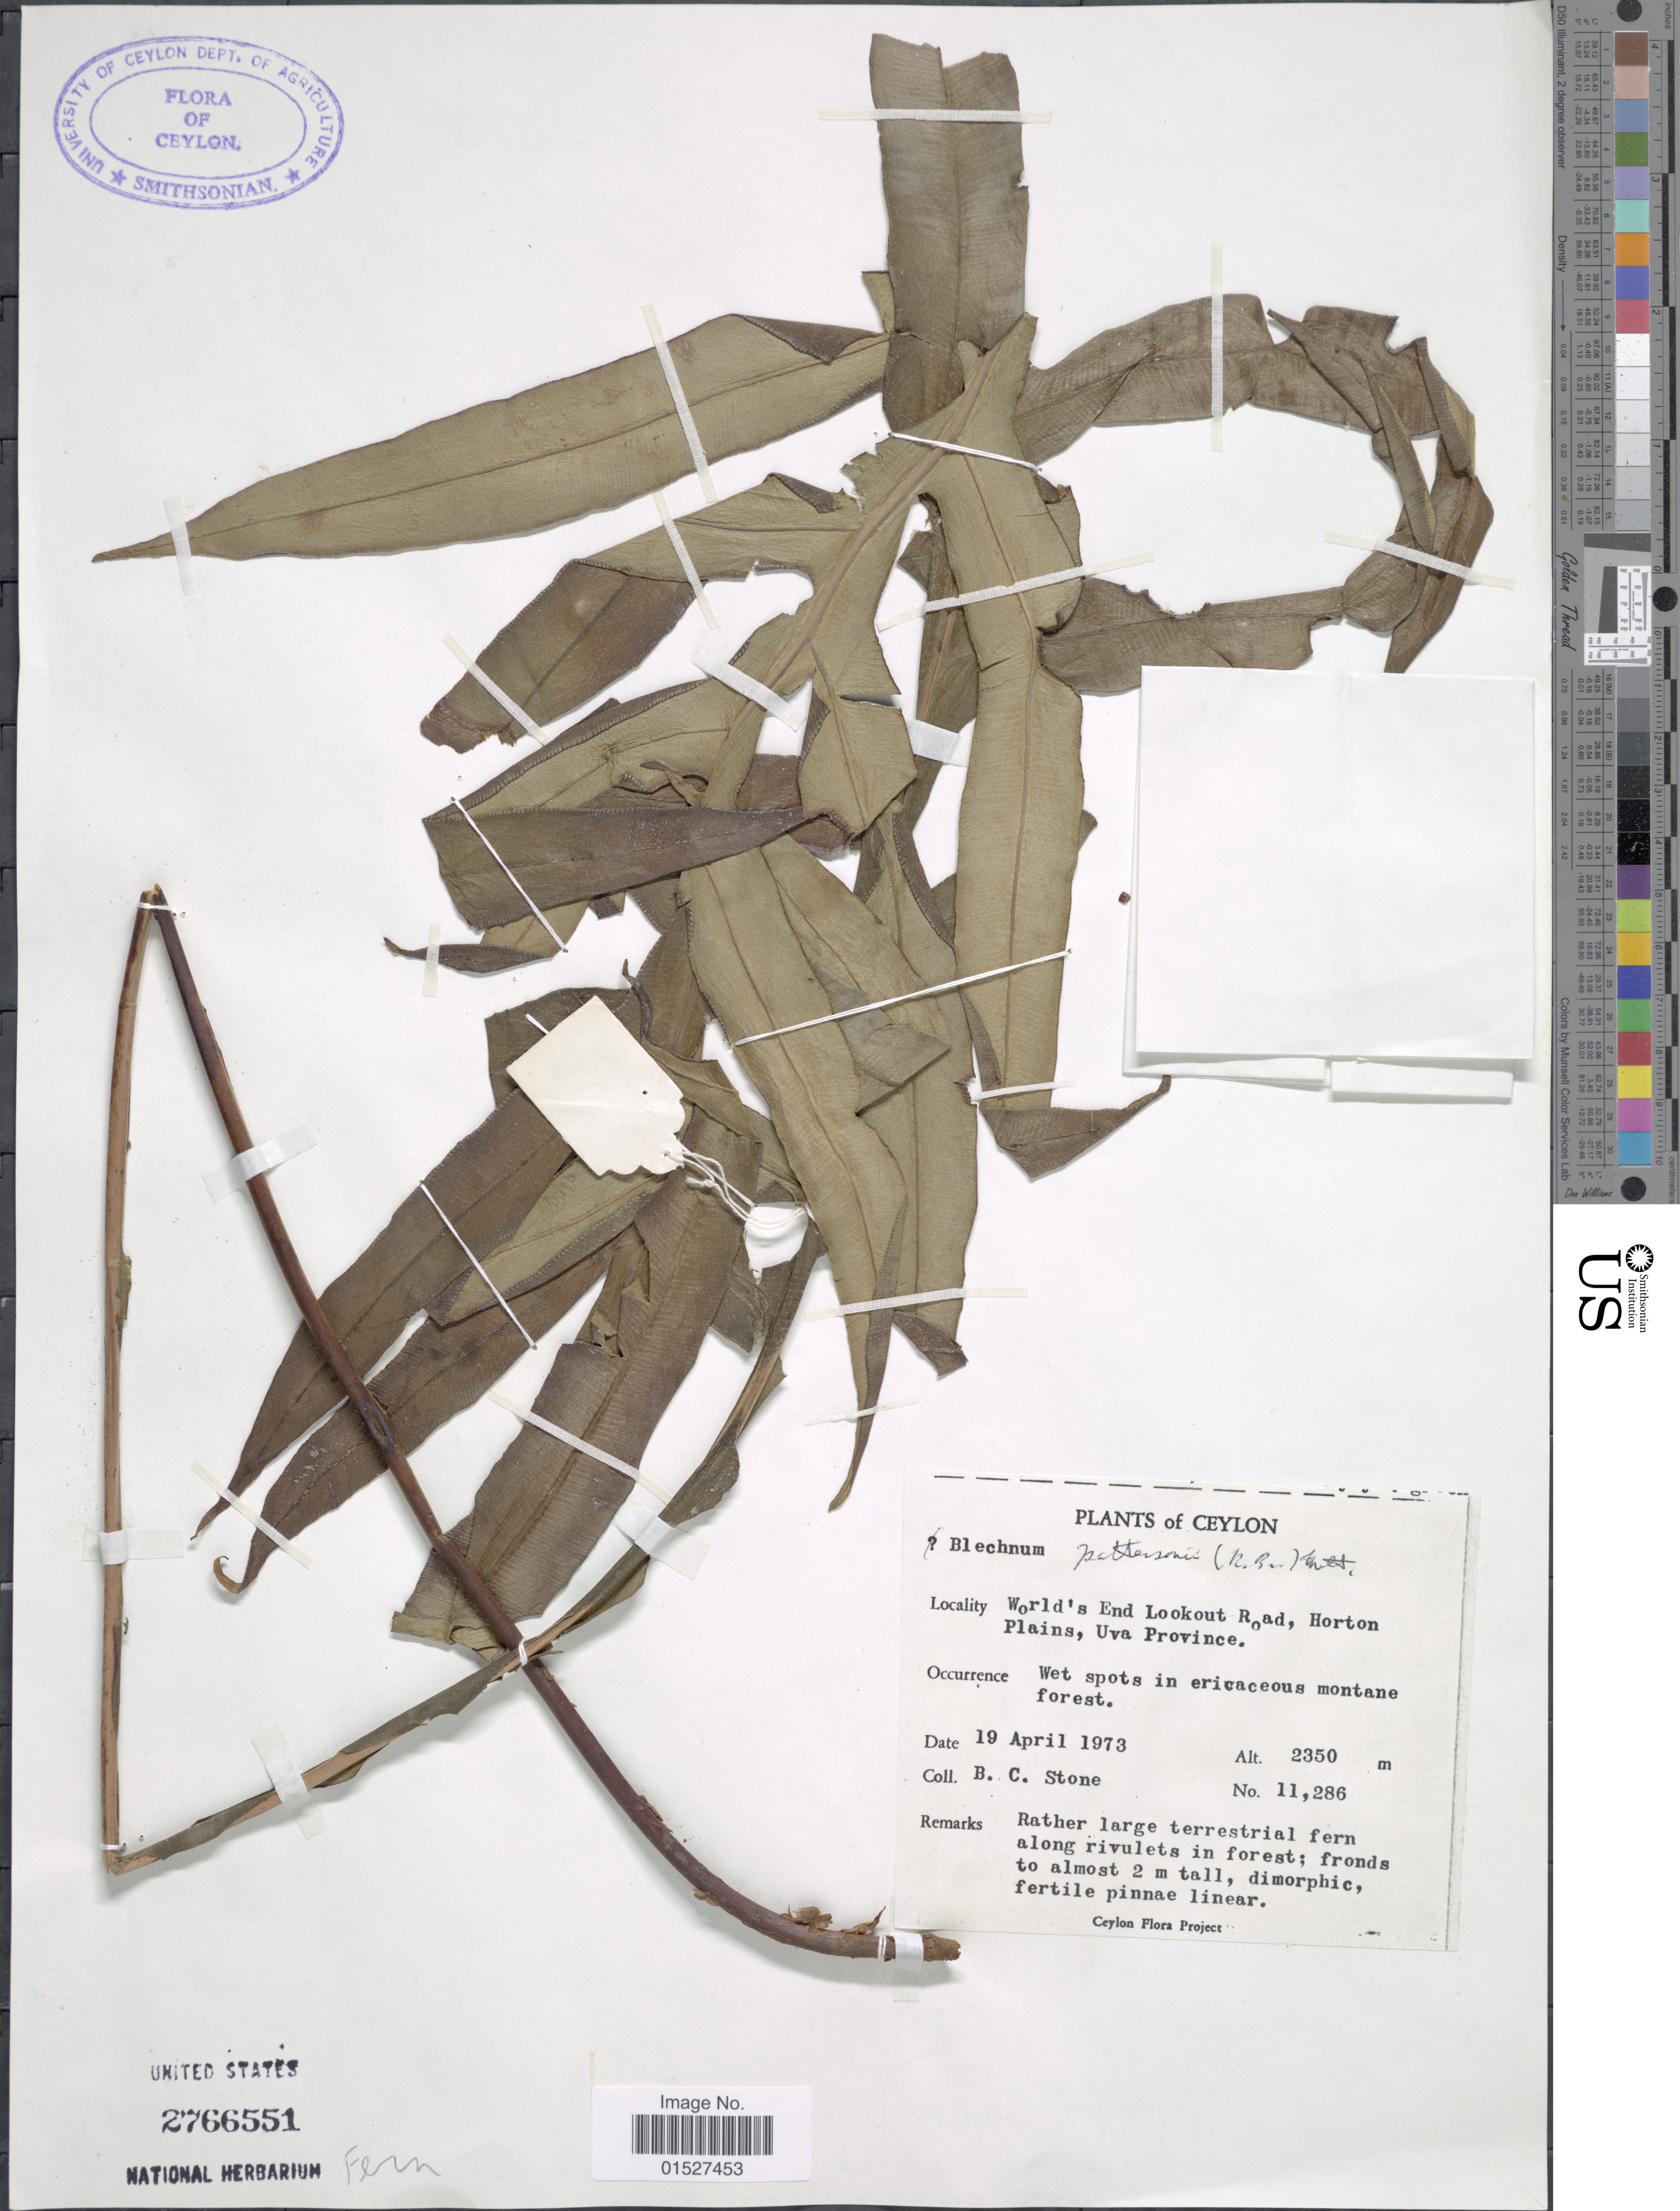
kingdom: Plantae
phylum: Tracheophyta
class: Polypodiopsida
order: Polypodiales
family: Blechnaceae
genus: Blechnum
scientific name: Blechnum patersonii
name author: (R. Br.) Mett.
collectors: B. C. Stone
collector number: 11286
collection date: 1973-04-19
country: Sri Lanka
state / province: Uva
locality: Ceylon. World's End Lookout Road, Horton Plains, Uva Province.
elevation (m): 2350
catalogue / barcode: US 2766551